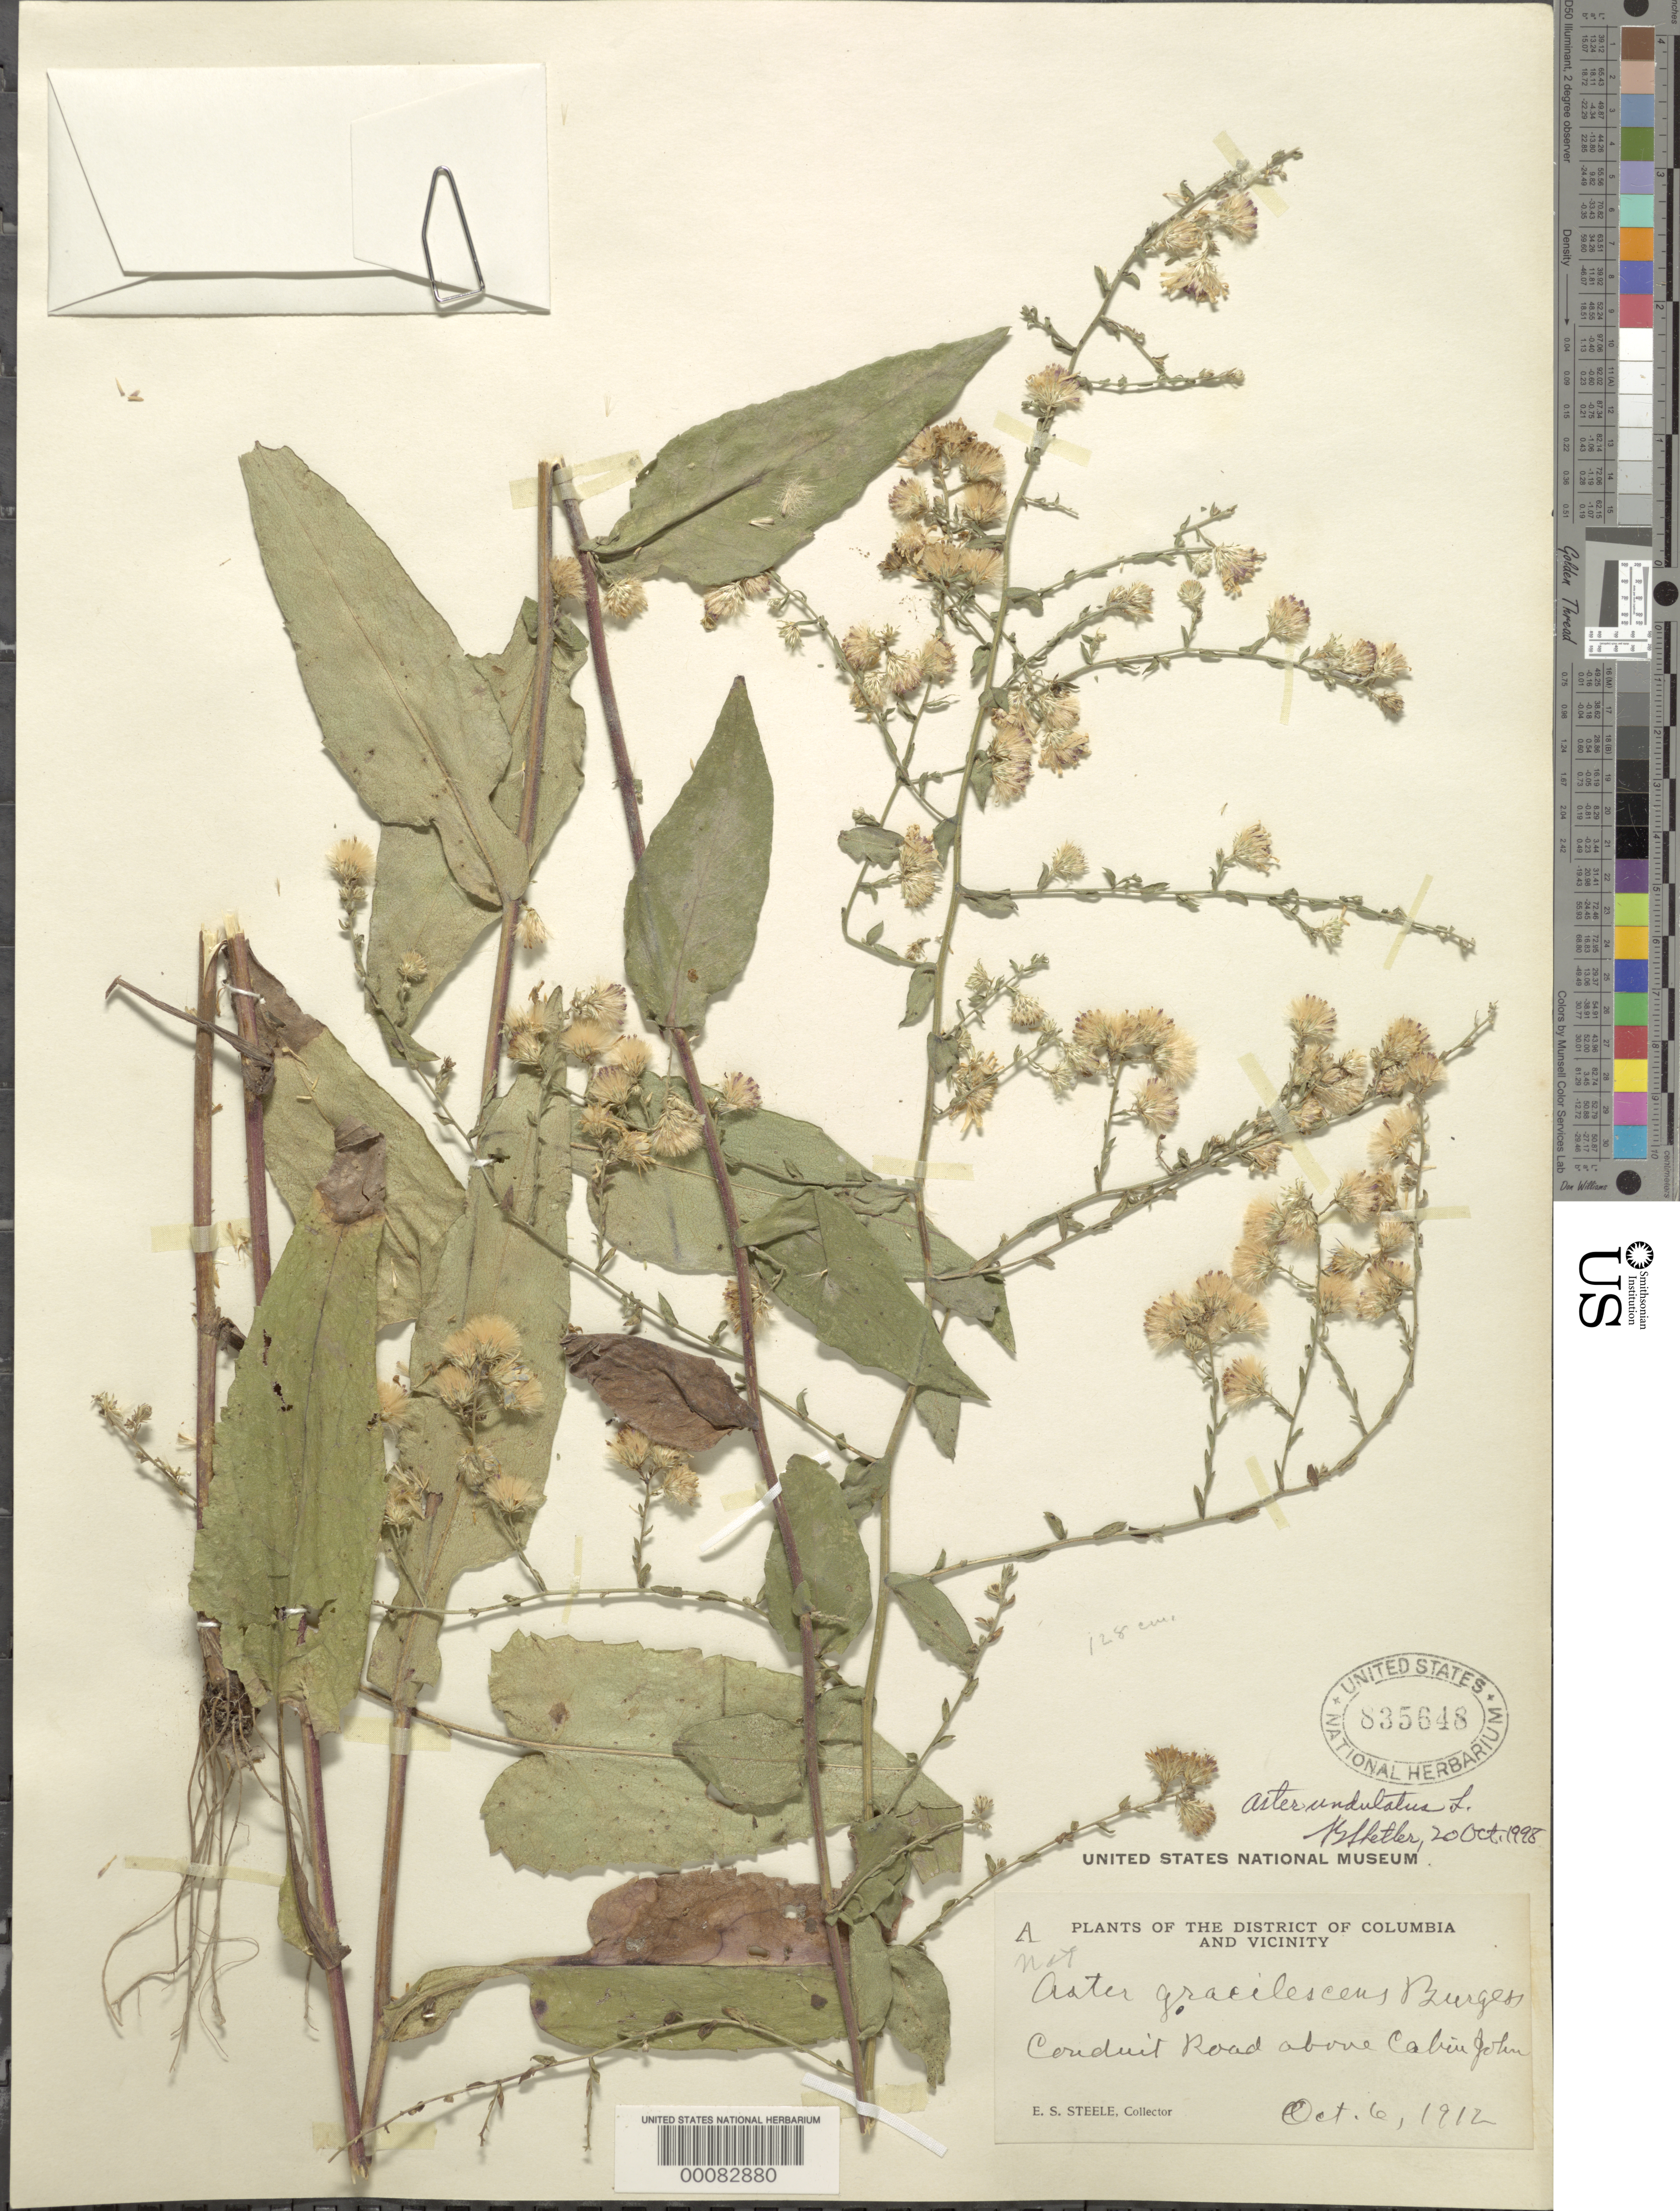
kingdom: Plantae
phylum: Tracheophyta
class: Magnoliopsida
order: Asterales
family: Asteraceae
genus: Symphyotrichum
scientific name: Symphyotrichum undulatum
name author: (L.) G.L. Nesom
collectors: E. Steele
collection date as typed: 06 Oct 1912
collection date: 1912-10-06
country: United States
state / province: Maryland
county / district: Montgomery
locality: Conduit Road above Cabin John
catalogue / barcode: US 835648